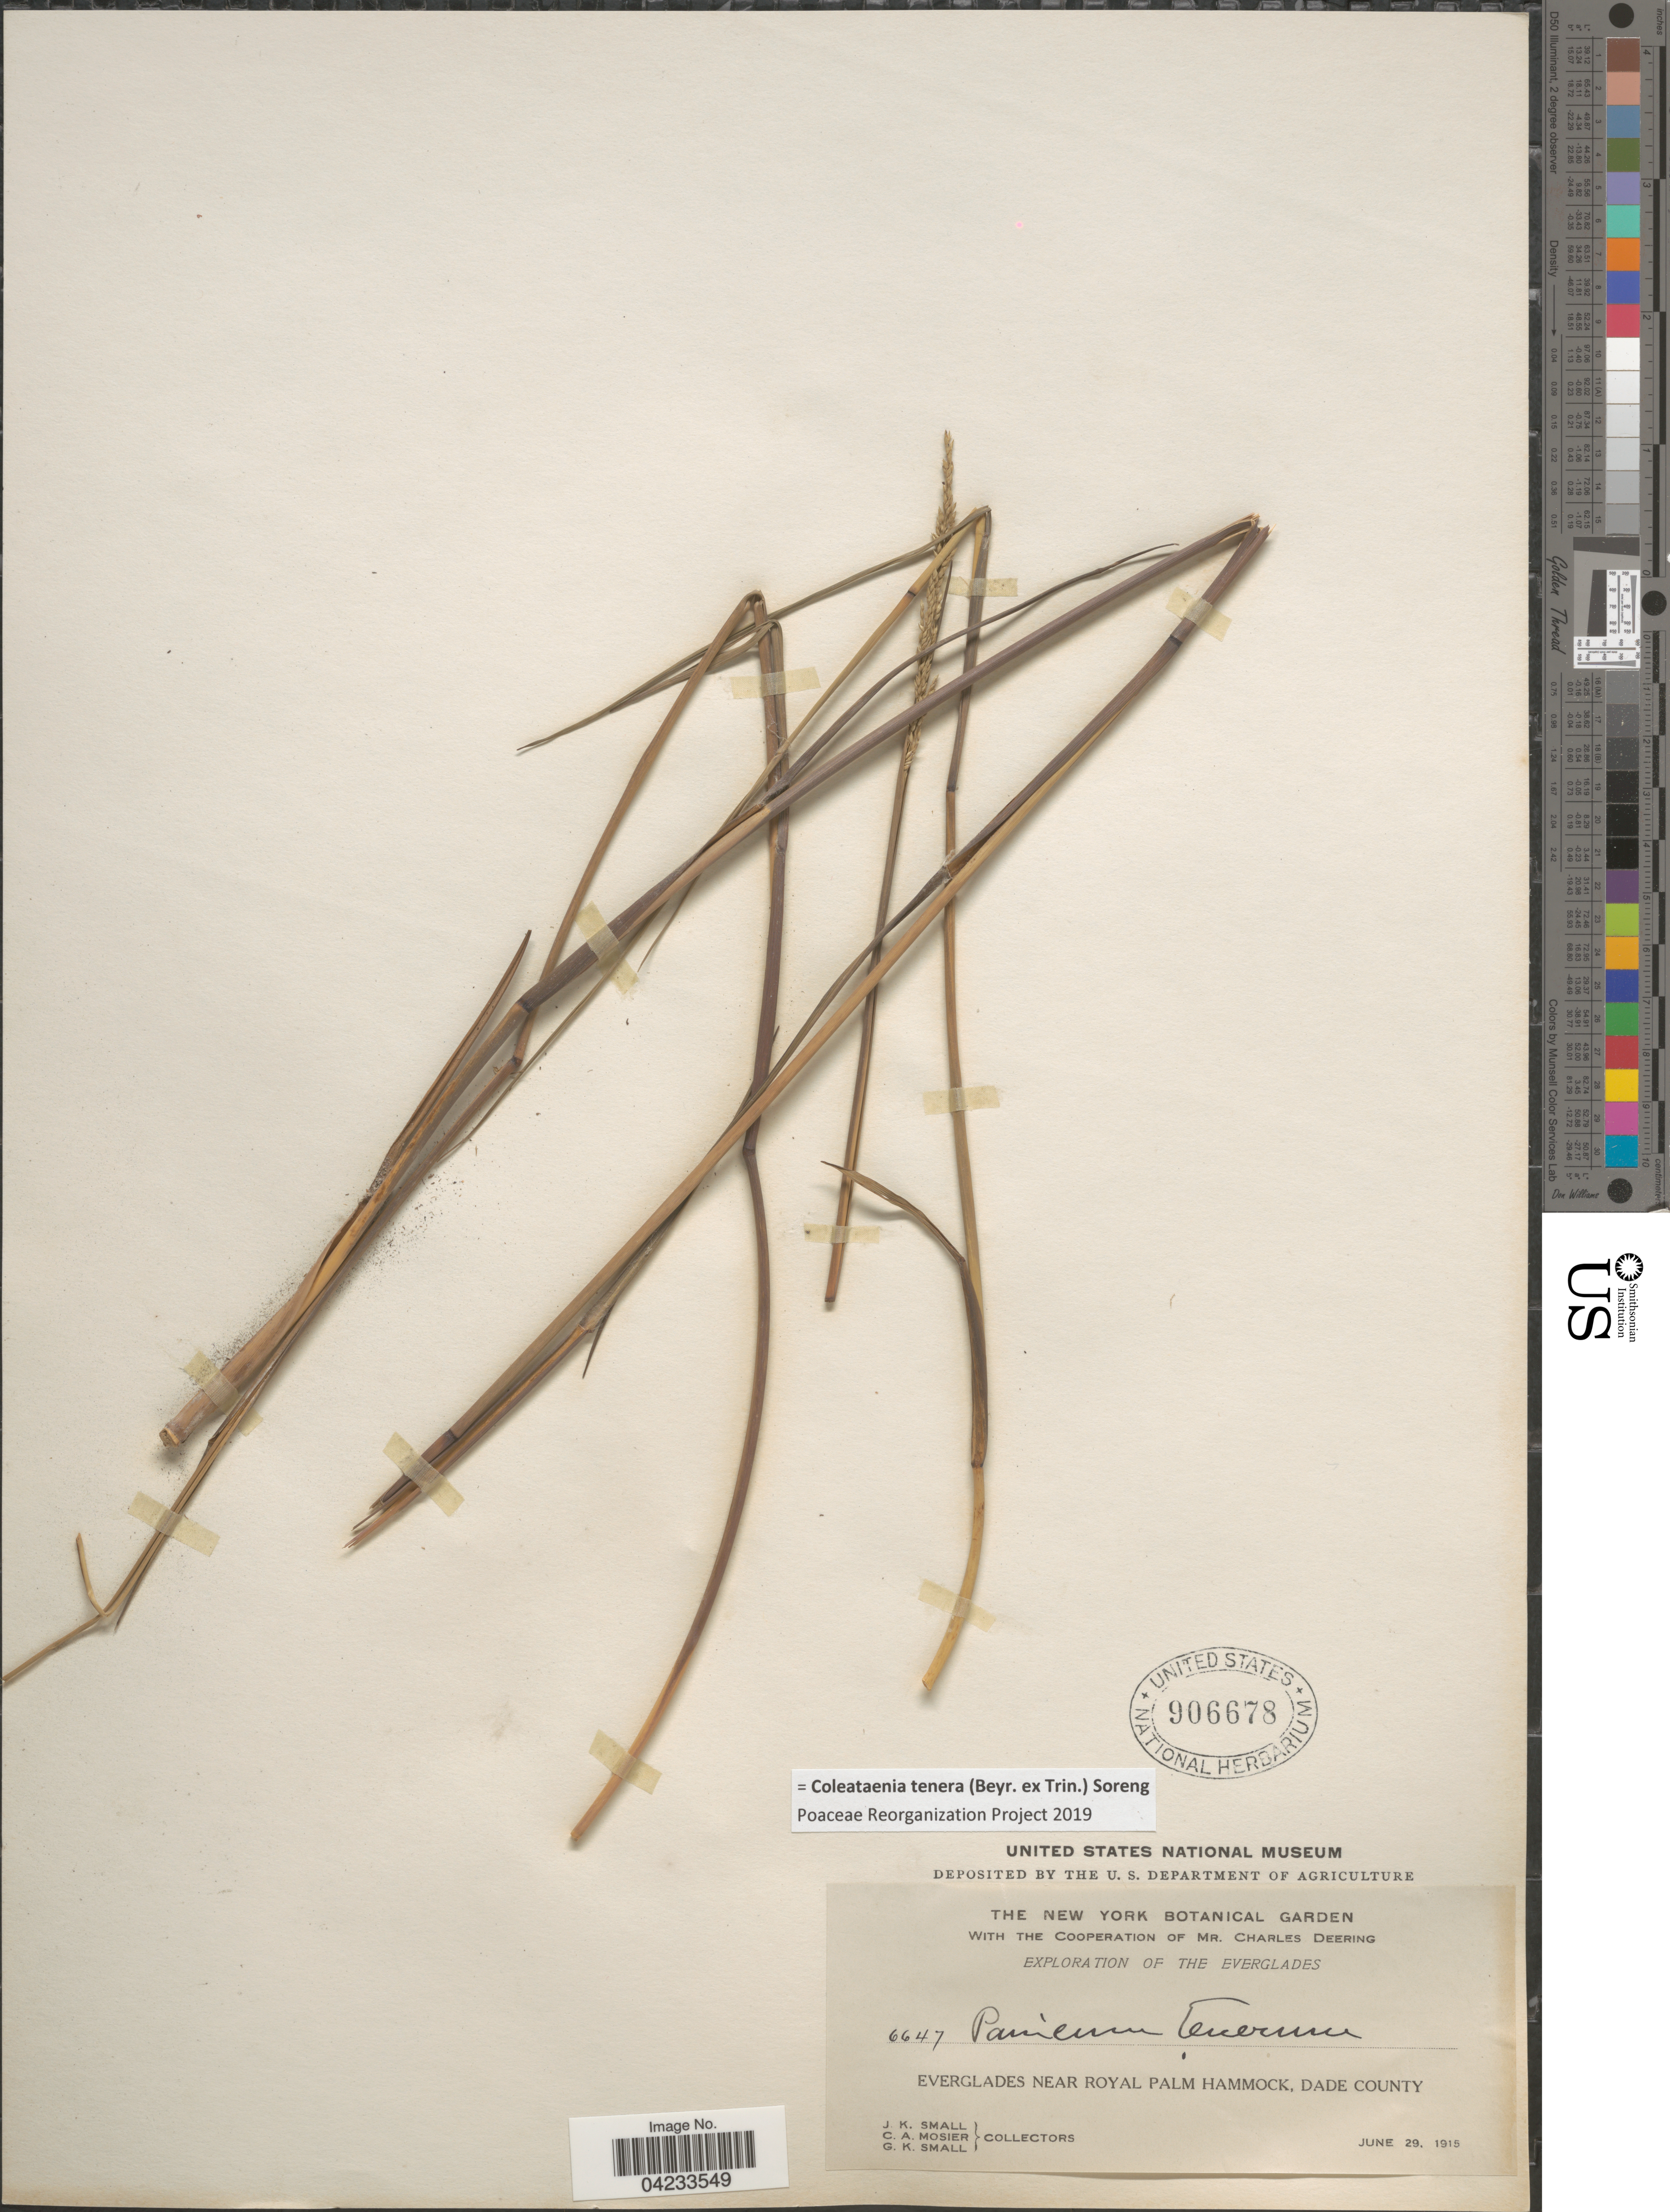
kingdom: Plantae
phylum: Tracheophyta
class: Liliopsida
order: Poales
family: Poaceae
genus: Coleataenia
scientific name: Coleataenia tenera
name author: (Beyr. ex Trin.) Soreng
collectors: J. K. Small, C. A. Mosier & G. K. Small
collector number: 6647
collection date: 1915-06-29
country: United States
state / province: Florida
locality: Exploration of the Everglades. Everglades near Royal Palm Hammock, Dade County.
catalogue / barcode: US 906678